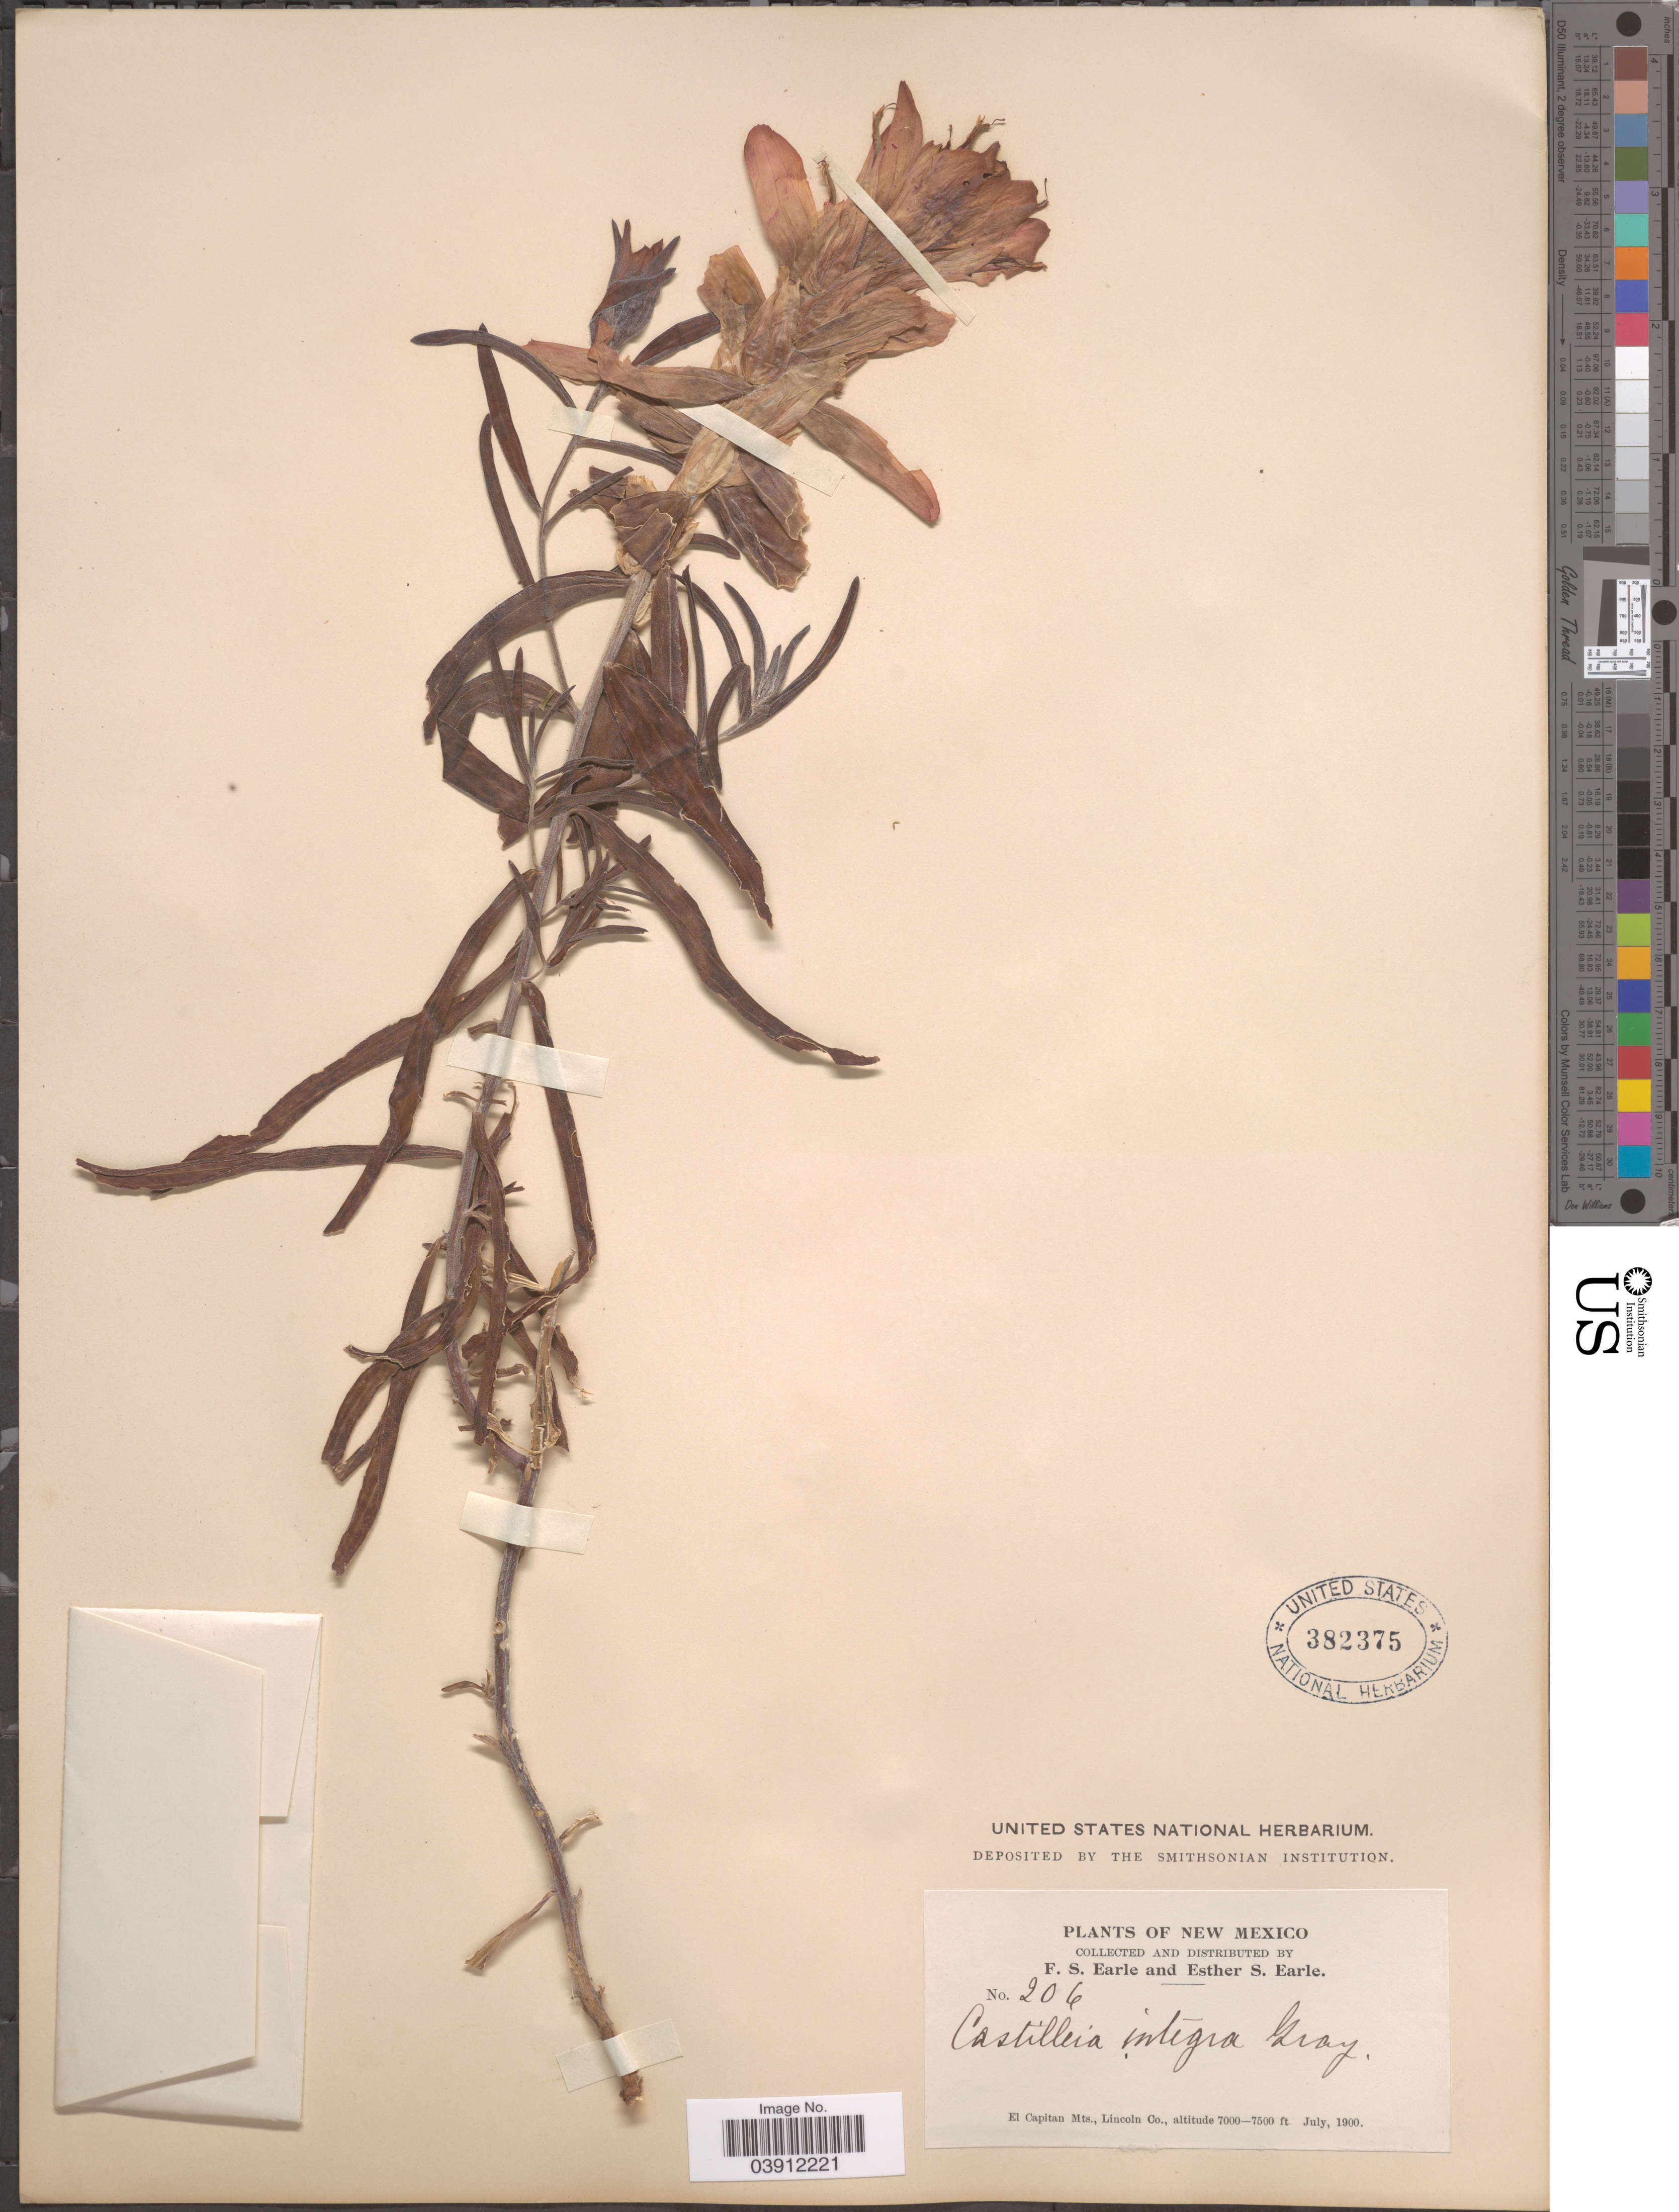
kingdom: Plantae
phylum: Tracheophyta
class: Magnoliopsida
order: Lamiales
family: Orobanchaceae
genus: Castilleja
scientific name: Castilleja integra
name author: A. Gray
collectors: F. S. Earle & E. S. Earle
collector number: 206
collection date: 1900-07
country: United States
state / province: New Mexico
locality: El Capitan Mts, Lincoln Co.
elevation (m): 2134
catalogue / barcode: US 382375